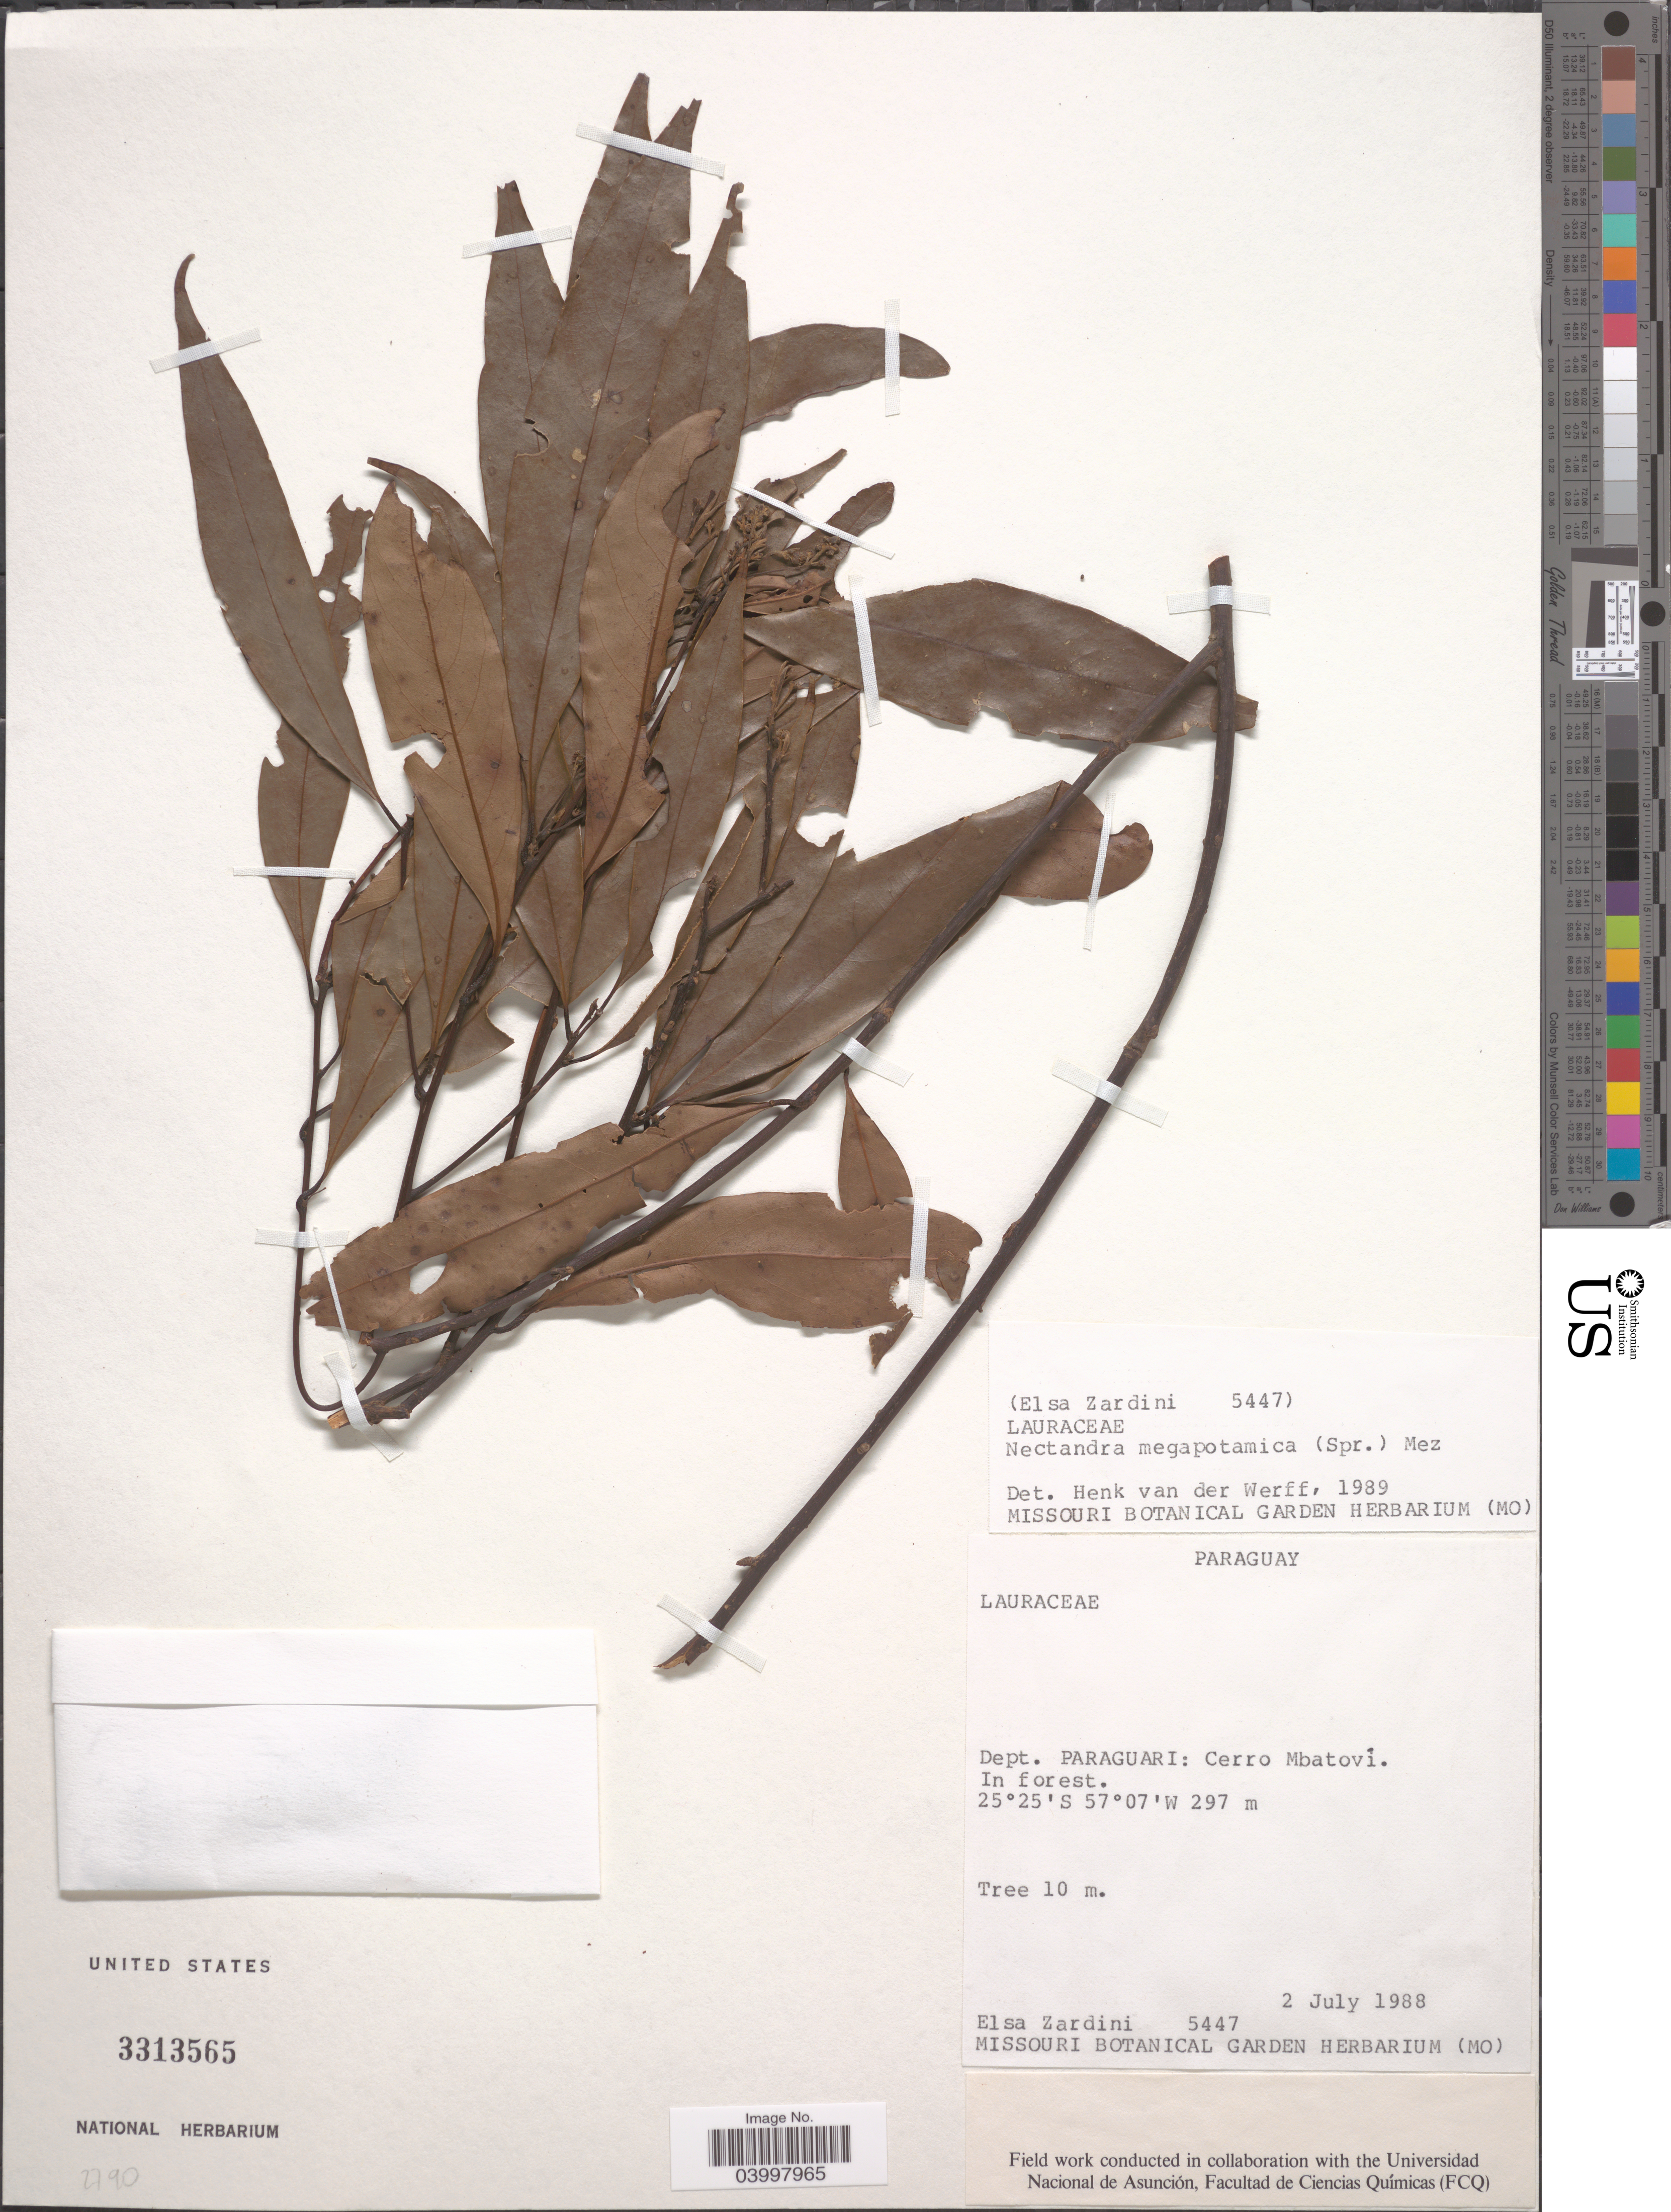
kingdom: Plantae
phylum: Tracheophyta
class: Magnoliopsida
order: Laurales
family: Lauraceae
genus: Nectandra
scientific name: Nectandra megapotamica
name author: Mez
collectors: E. M. Zardini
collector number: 5447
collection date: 1988-07-02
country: Paraguay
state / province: Paraguari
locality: Dept. Paraguari: Cerro Mbatoví. In forest.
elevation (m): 297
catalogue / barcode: US 3313565